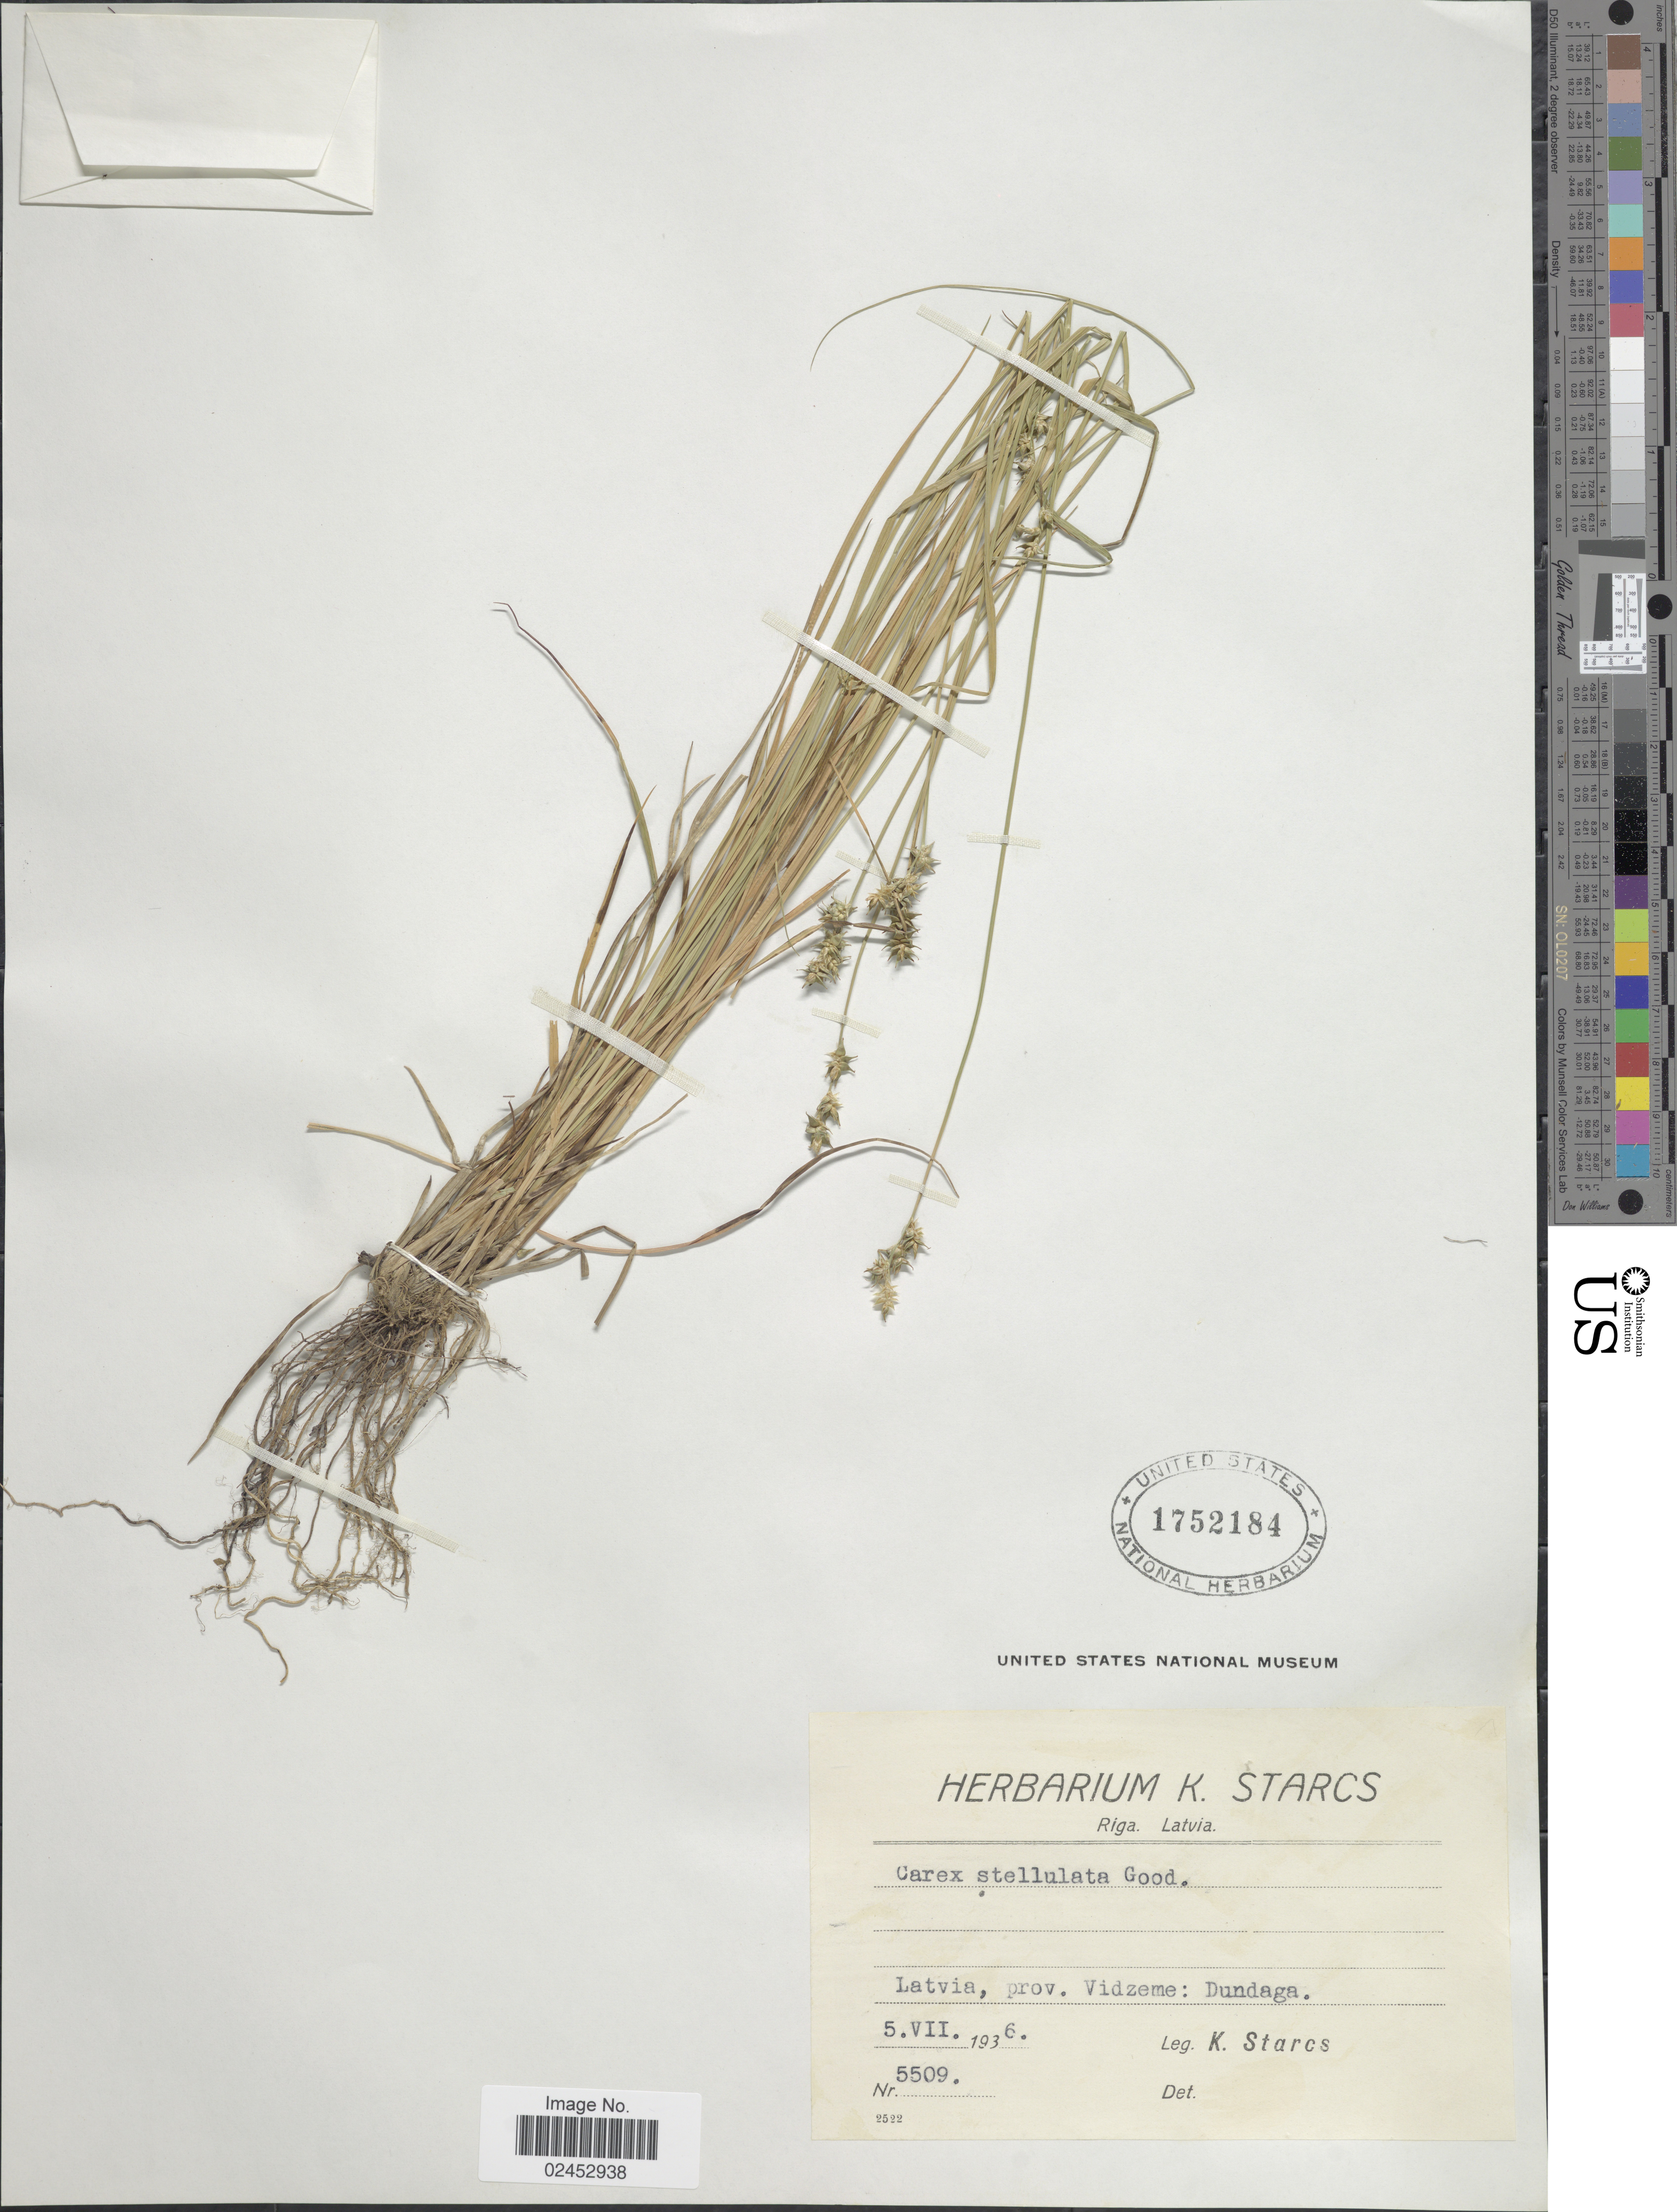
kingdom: Plantae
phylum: Tracheophyta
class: Liliopsida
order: Poales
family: Cyperaceae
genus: Carex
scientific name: Carex echinata subsp. echinata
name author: Murray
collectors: K. Starcs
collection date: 1936-07-05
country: Latvia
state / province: Dundagas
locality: Prov. Vidzeme.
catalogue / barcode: US 1752184